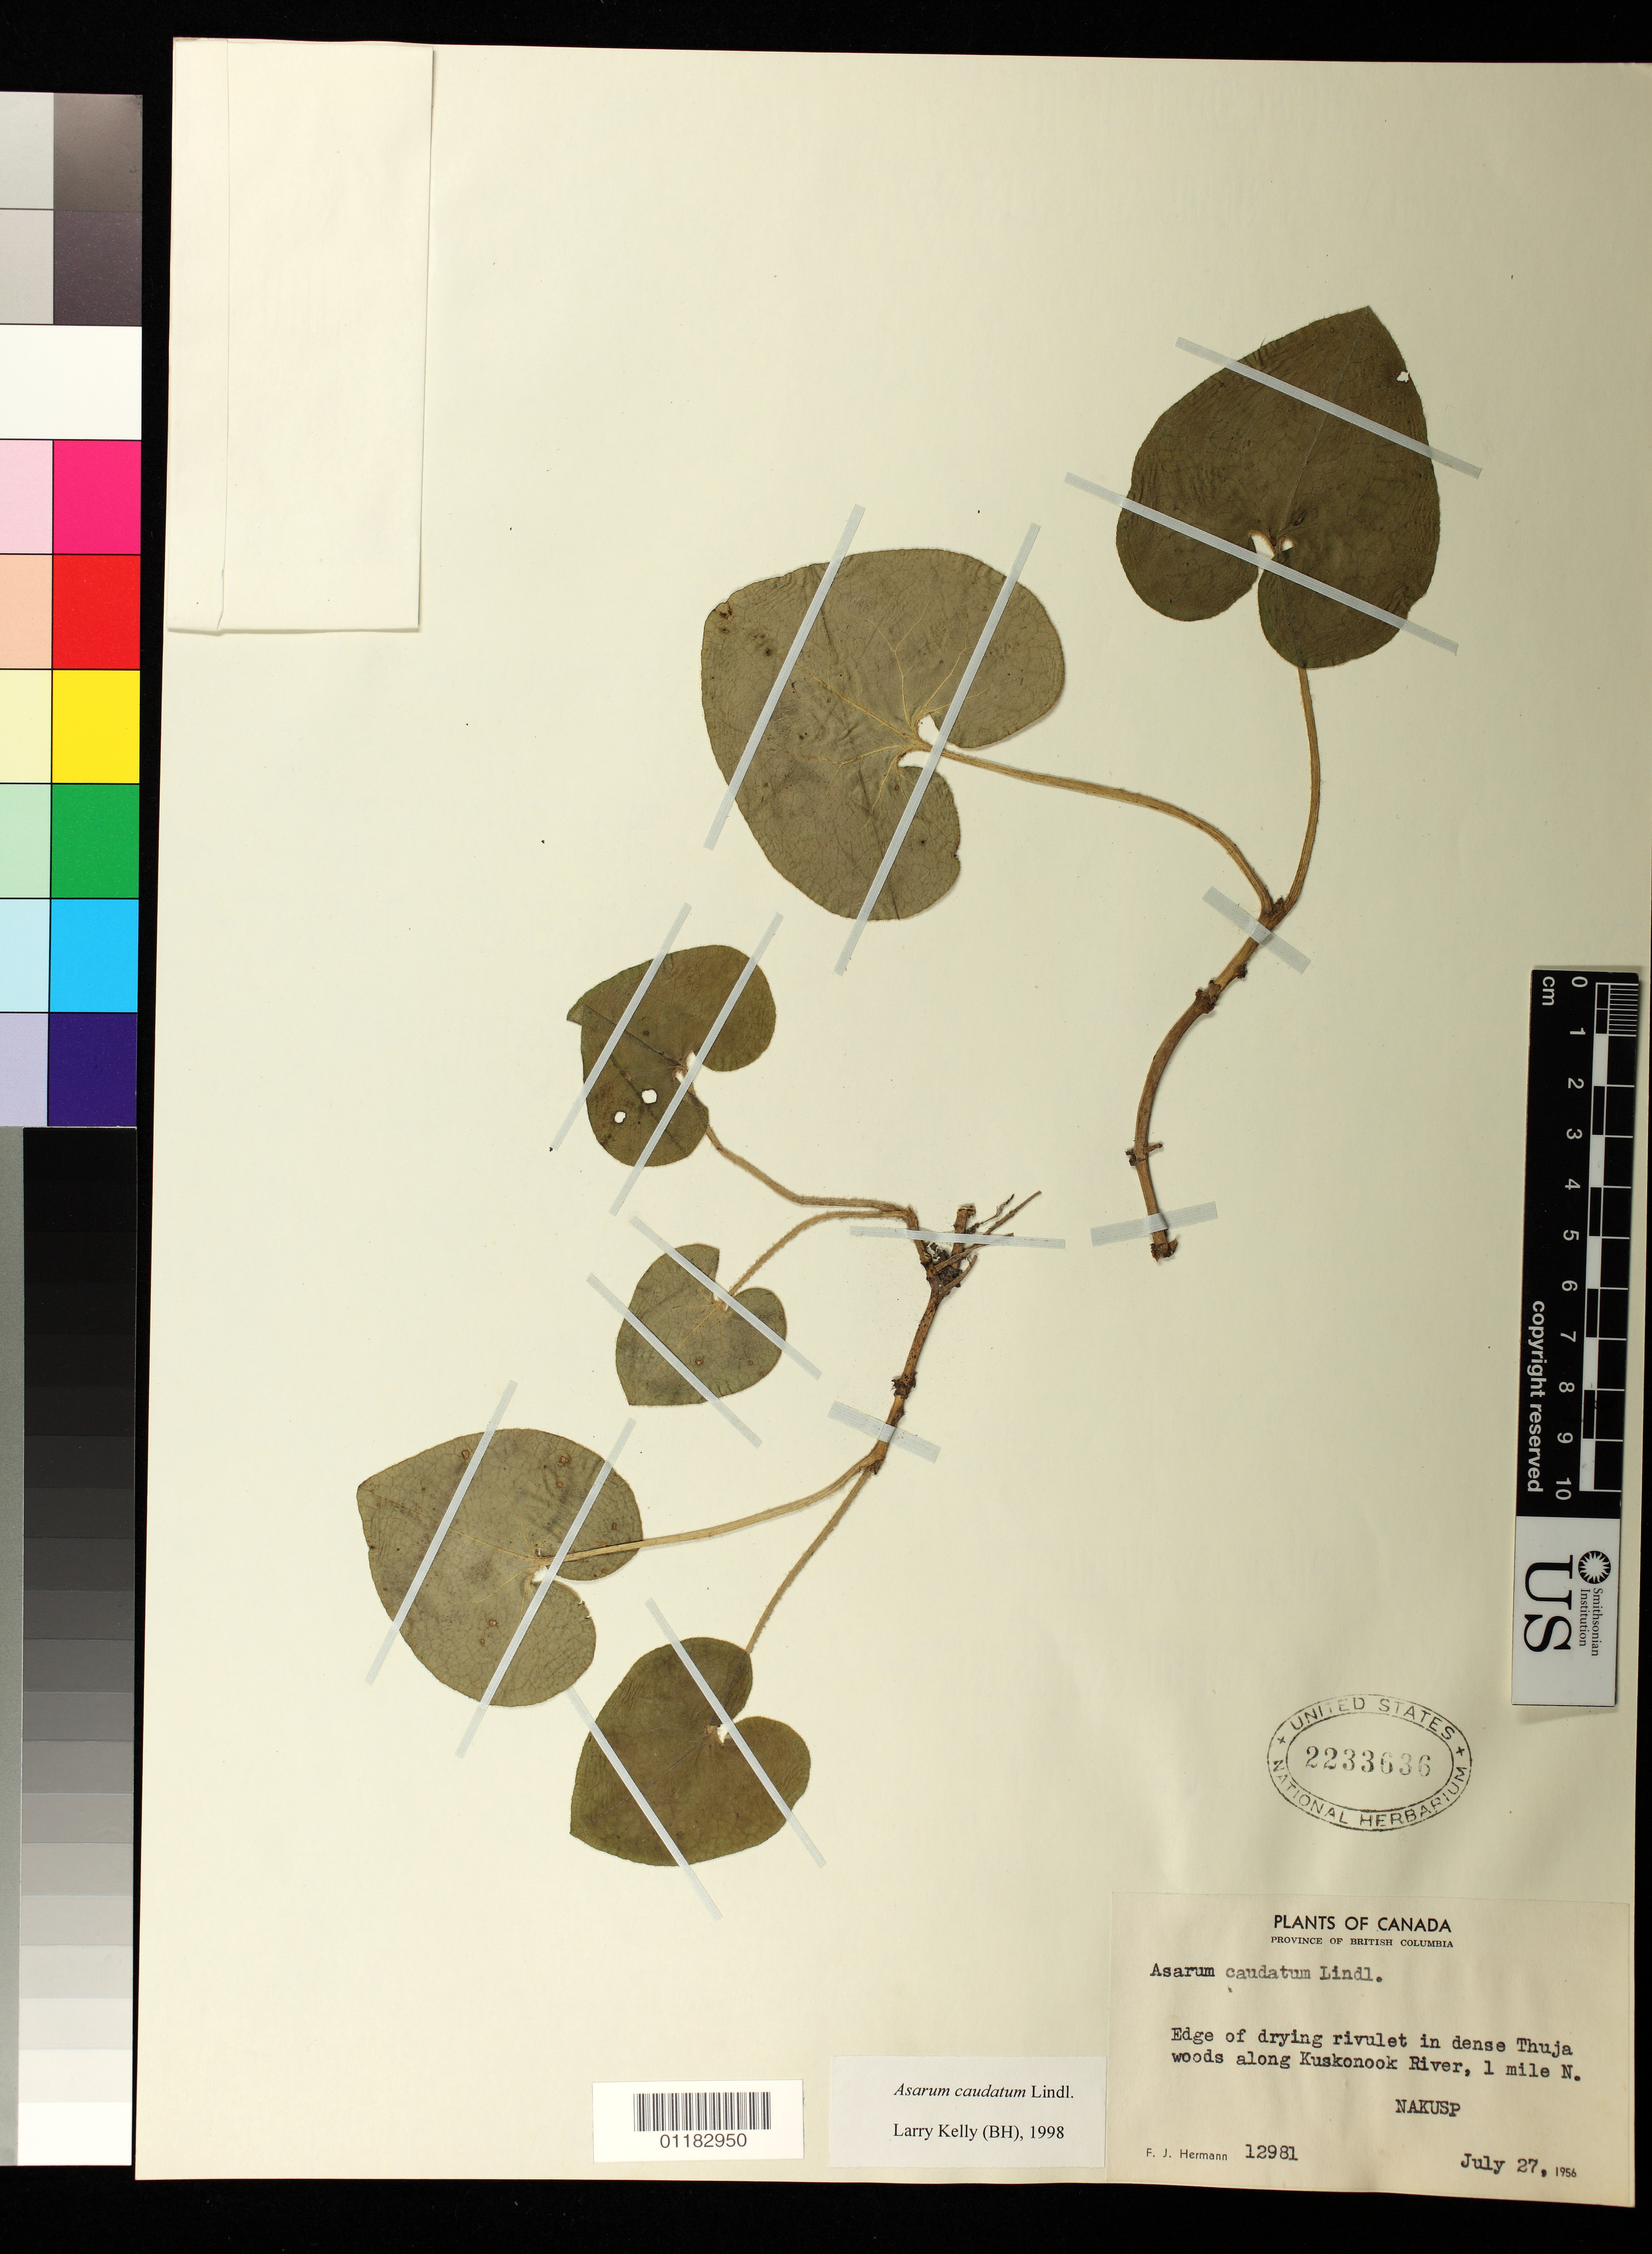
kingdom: Plantae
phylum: Tracheophyta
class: Magnoliopsida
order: Piperales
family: Aristolochiaceae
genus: Asarum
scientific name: Asarum canadense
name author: L.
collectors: F. J. Hermann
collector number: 12981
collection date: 1956-07-27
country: Canada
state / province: British Columbia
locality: Edge of drying rivulet in dense Thuja woods along Kuskonook River, 1 mile N. Nakusp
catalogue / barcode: US 2233636